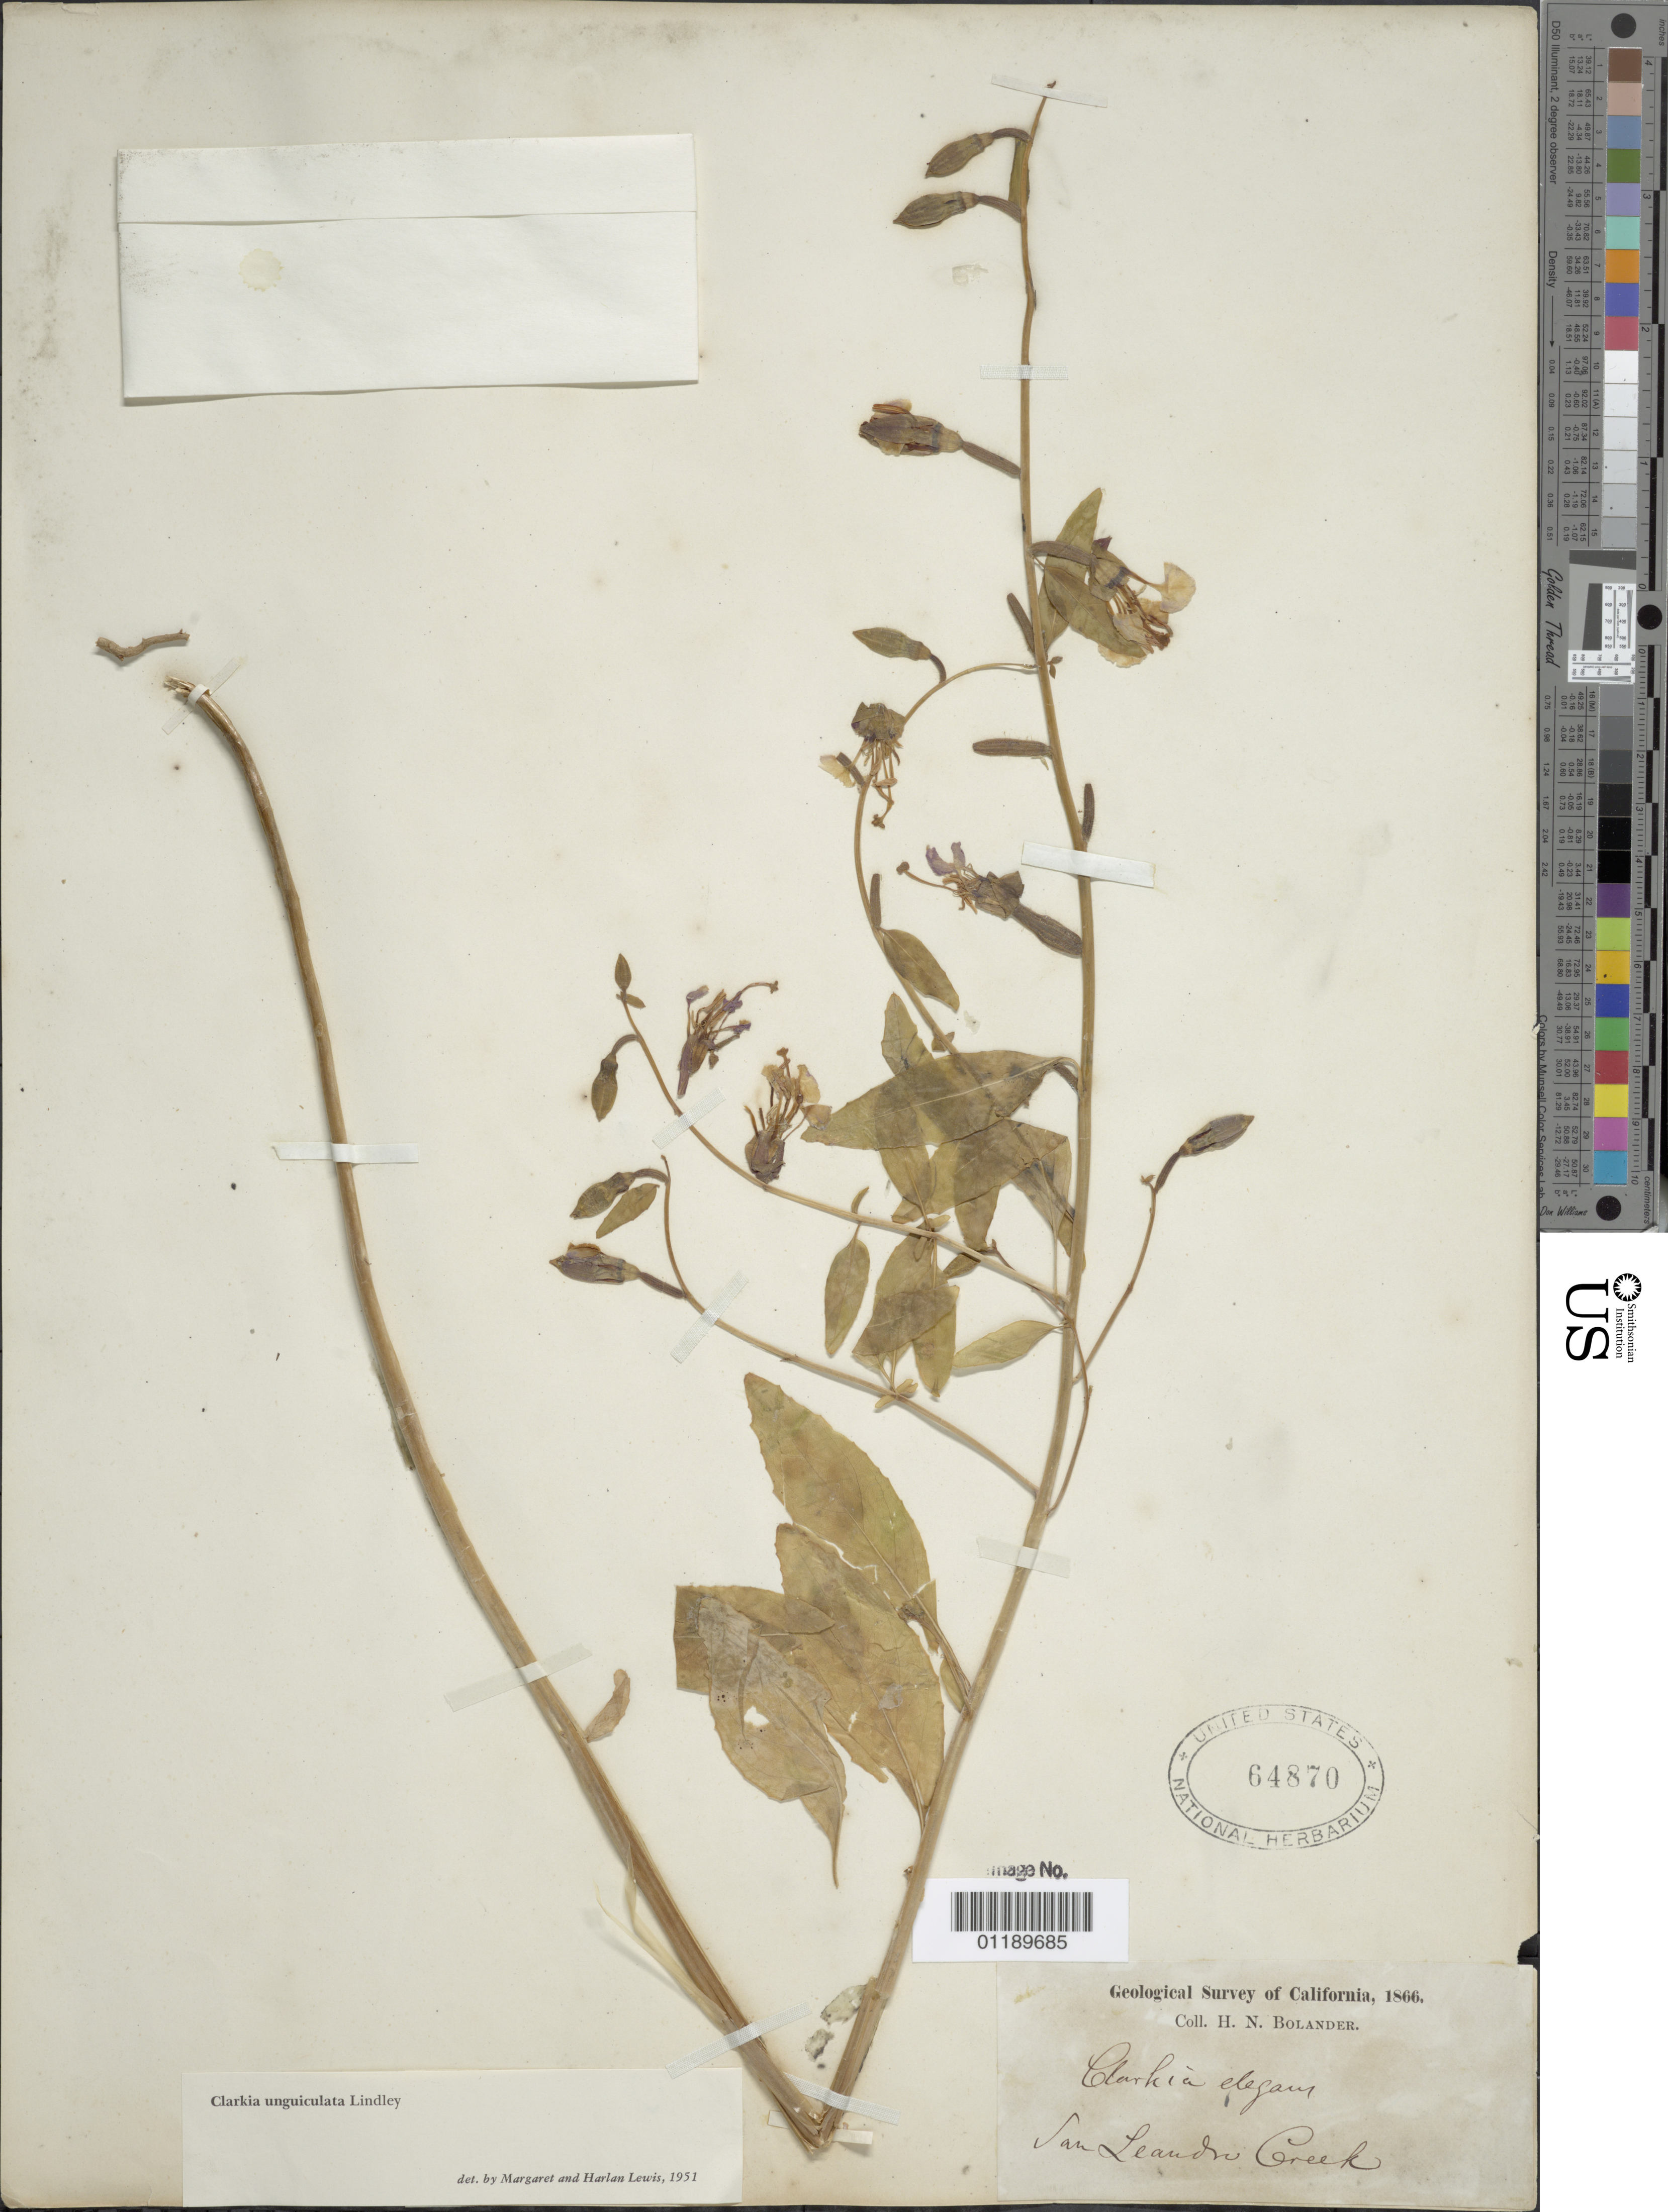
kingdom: Plantae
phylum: Tracheophyta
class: Magnoliopsida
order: Myrtales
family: Onagraceae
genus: Clarkia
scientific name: Clarkia unguiculata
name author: Lindl.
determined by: Lewis, --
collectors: H. Bolander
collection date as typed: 1866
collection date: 1866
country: United States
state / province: California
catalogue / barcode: US 64870